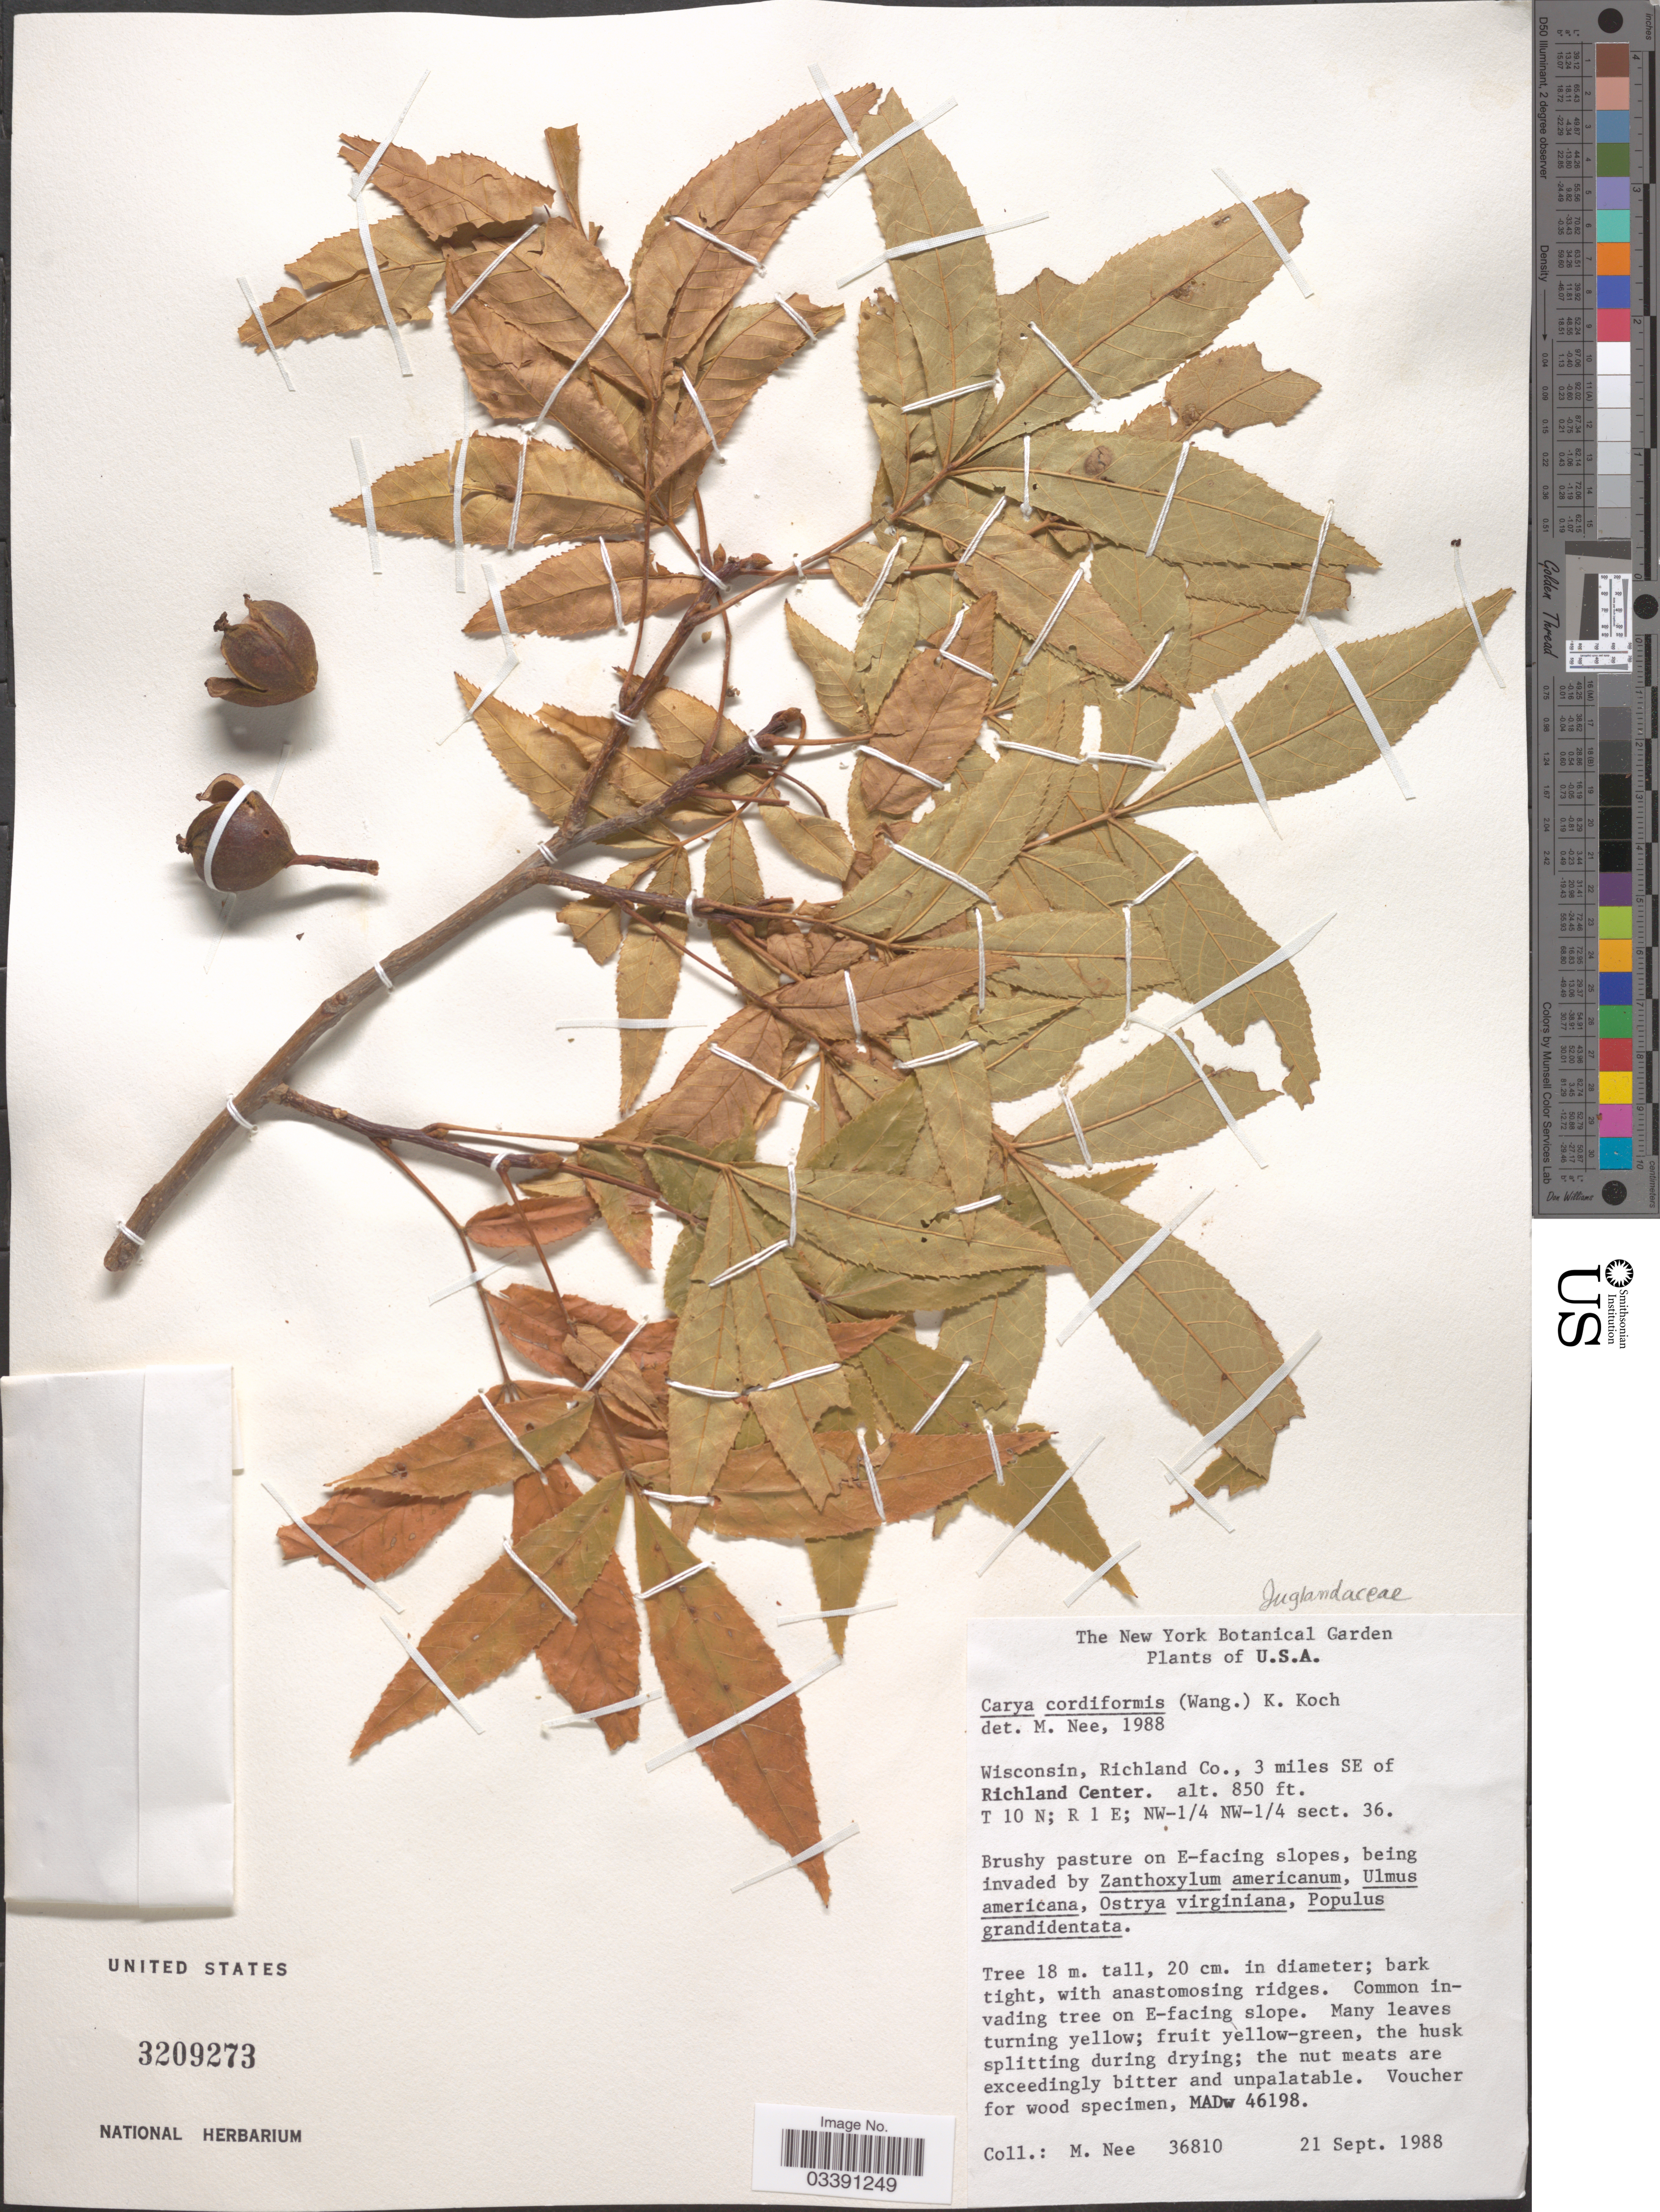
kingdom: Plantae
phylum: Tracheophyta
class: Magnoliopsida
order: Fagales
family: Juglandaceae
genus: Carya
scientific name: Carya cordiformis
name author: (Wangenh.) K. Koch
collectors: M. Nee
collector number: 36810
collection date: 1988-09-21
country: United States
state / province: Wisconsin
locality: Richland Co., 3 miles SE of Richland Center. T 10 N; R 1 E; NW-1/4 NW-1/4 sect. 36.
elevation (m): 259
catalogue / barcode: US 3209273